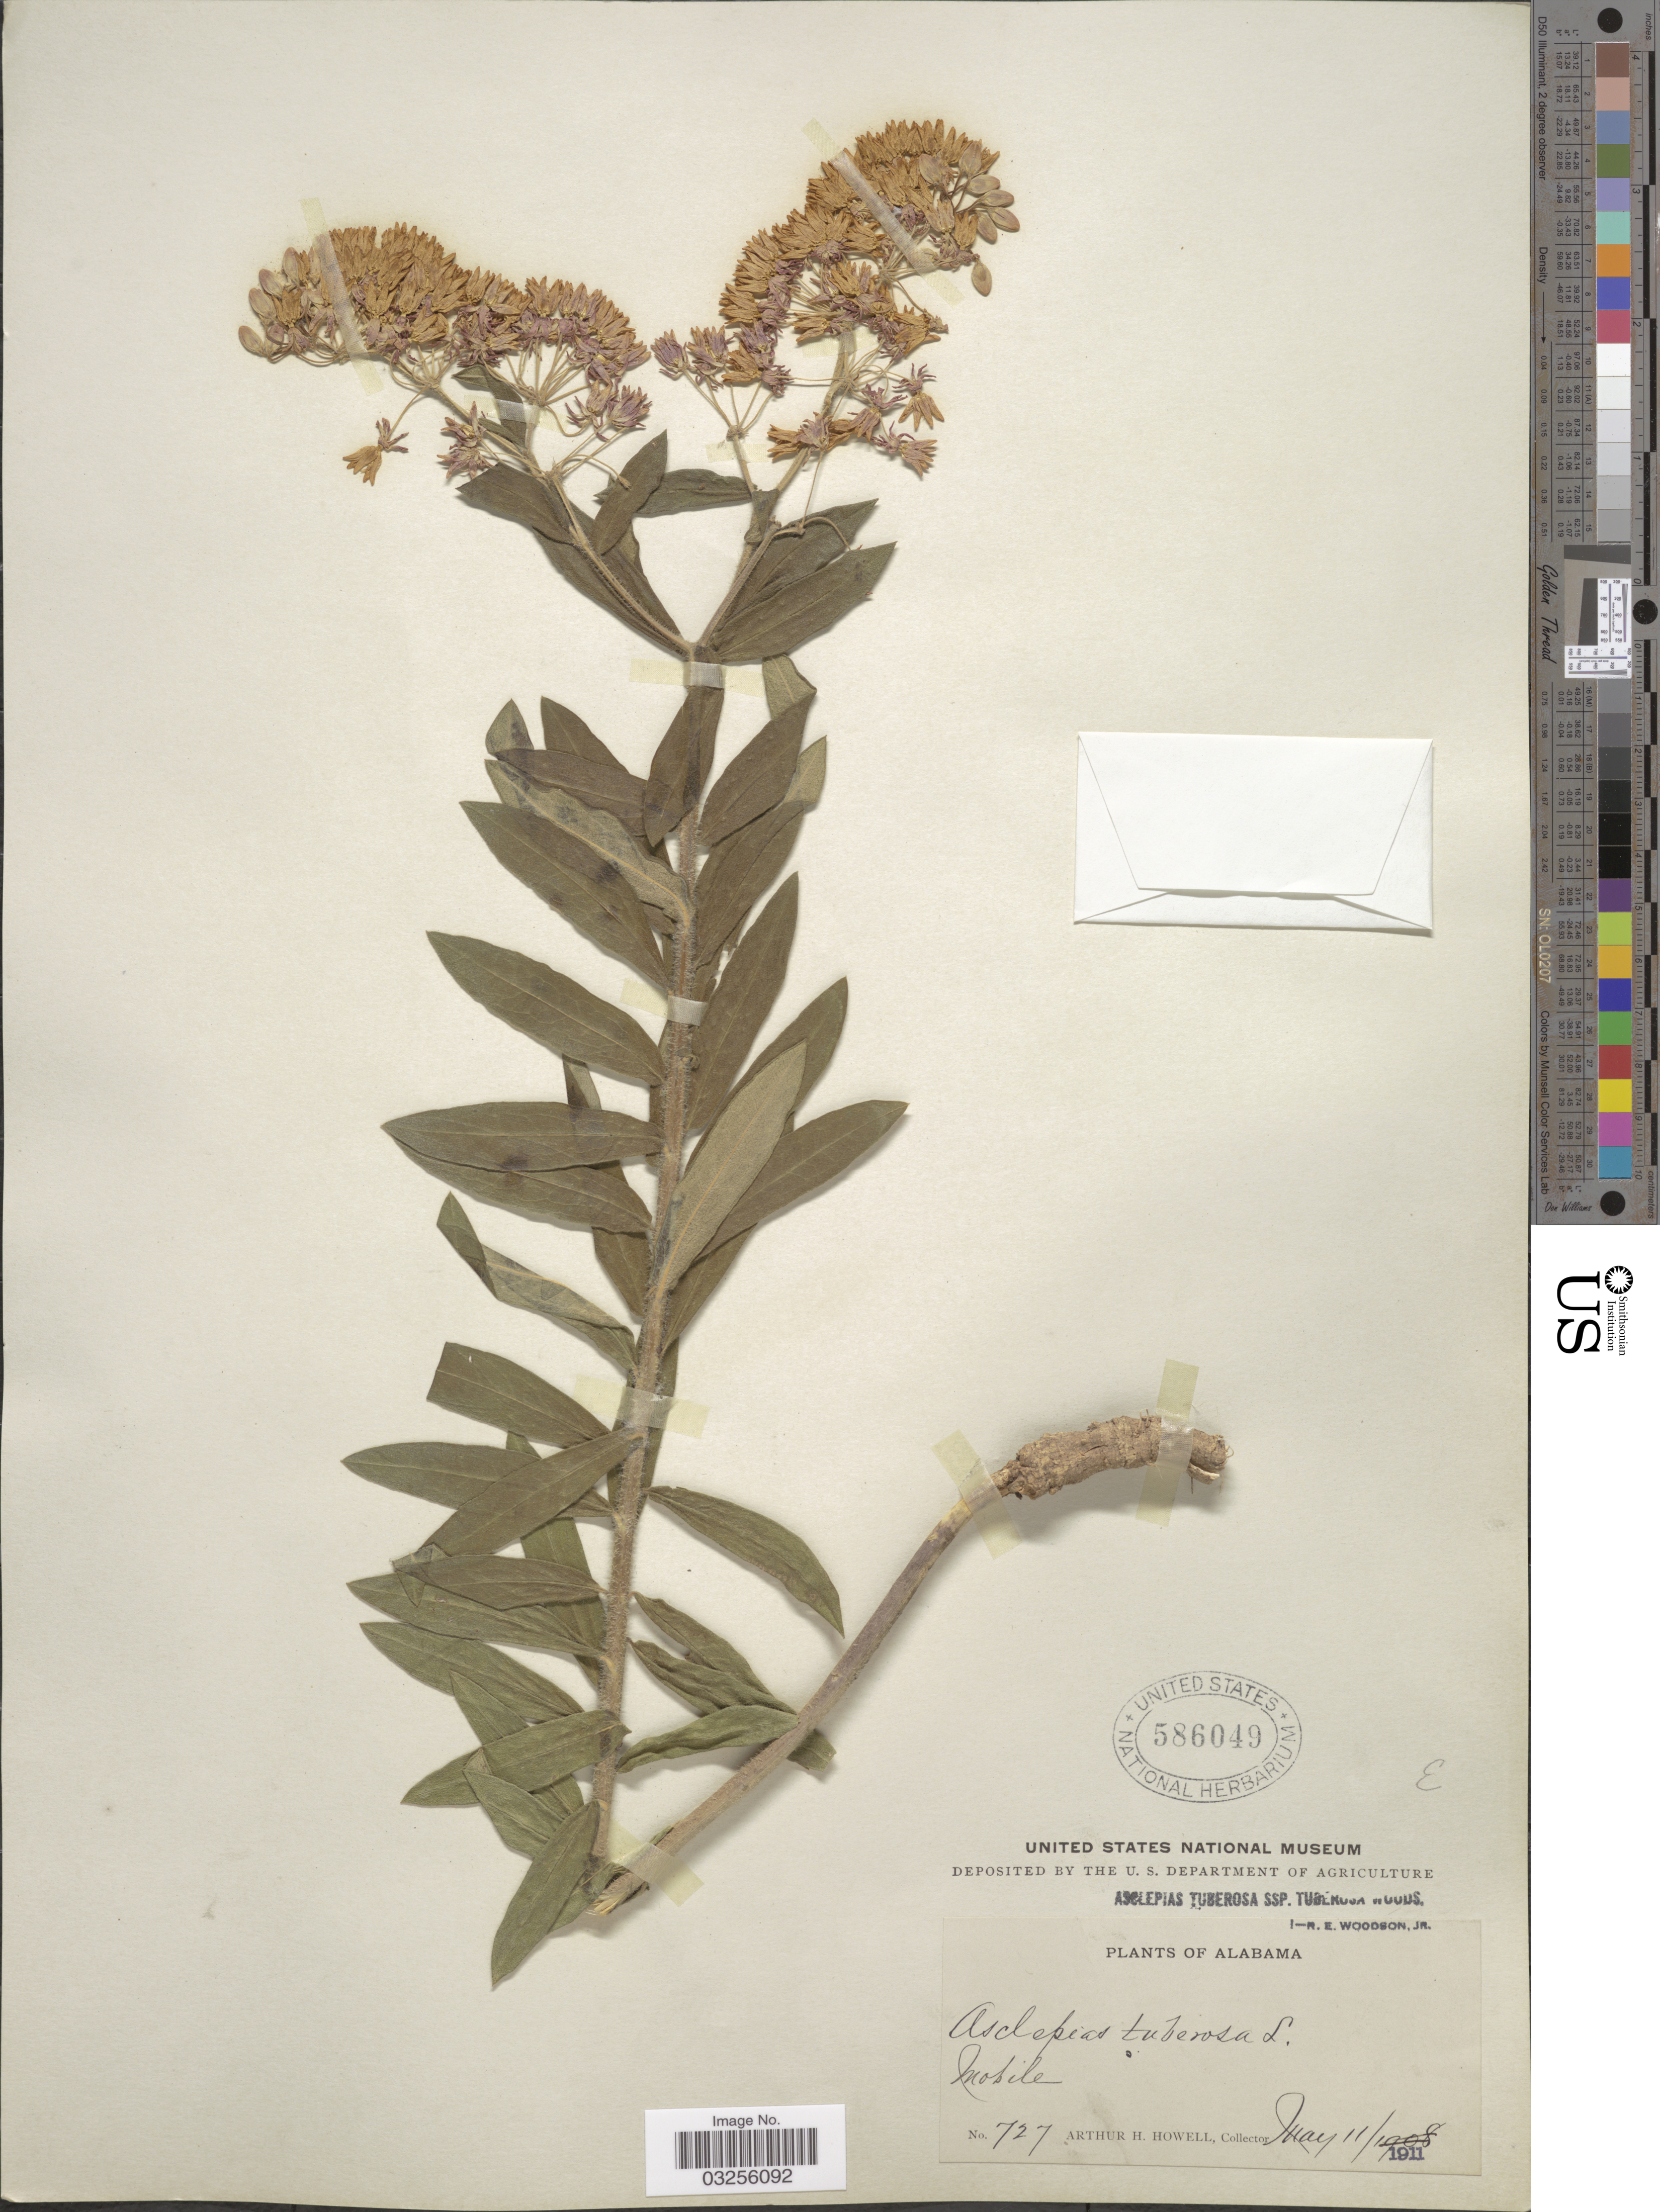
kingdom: Plantae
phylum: Tracheophyta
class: Magnoliopsida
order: Gentianales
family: Apocynaceae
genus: Asclepias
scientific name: Asclepias tuberosa subsp. tuberosa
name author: L.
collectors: A. Howell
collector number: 727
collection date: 1911-05-11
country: United States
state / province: Alabama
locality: Mobile.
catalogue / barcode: US 586049